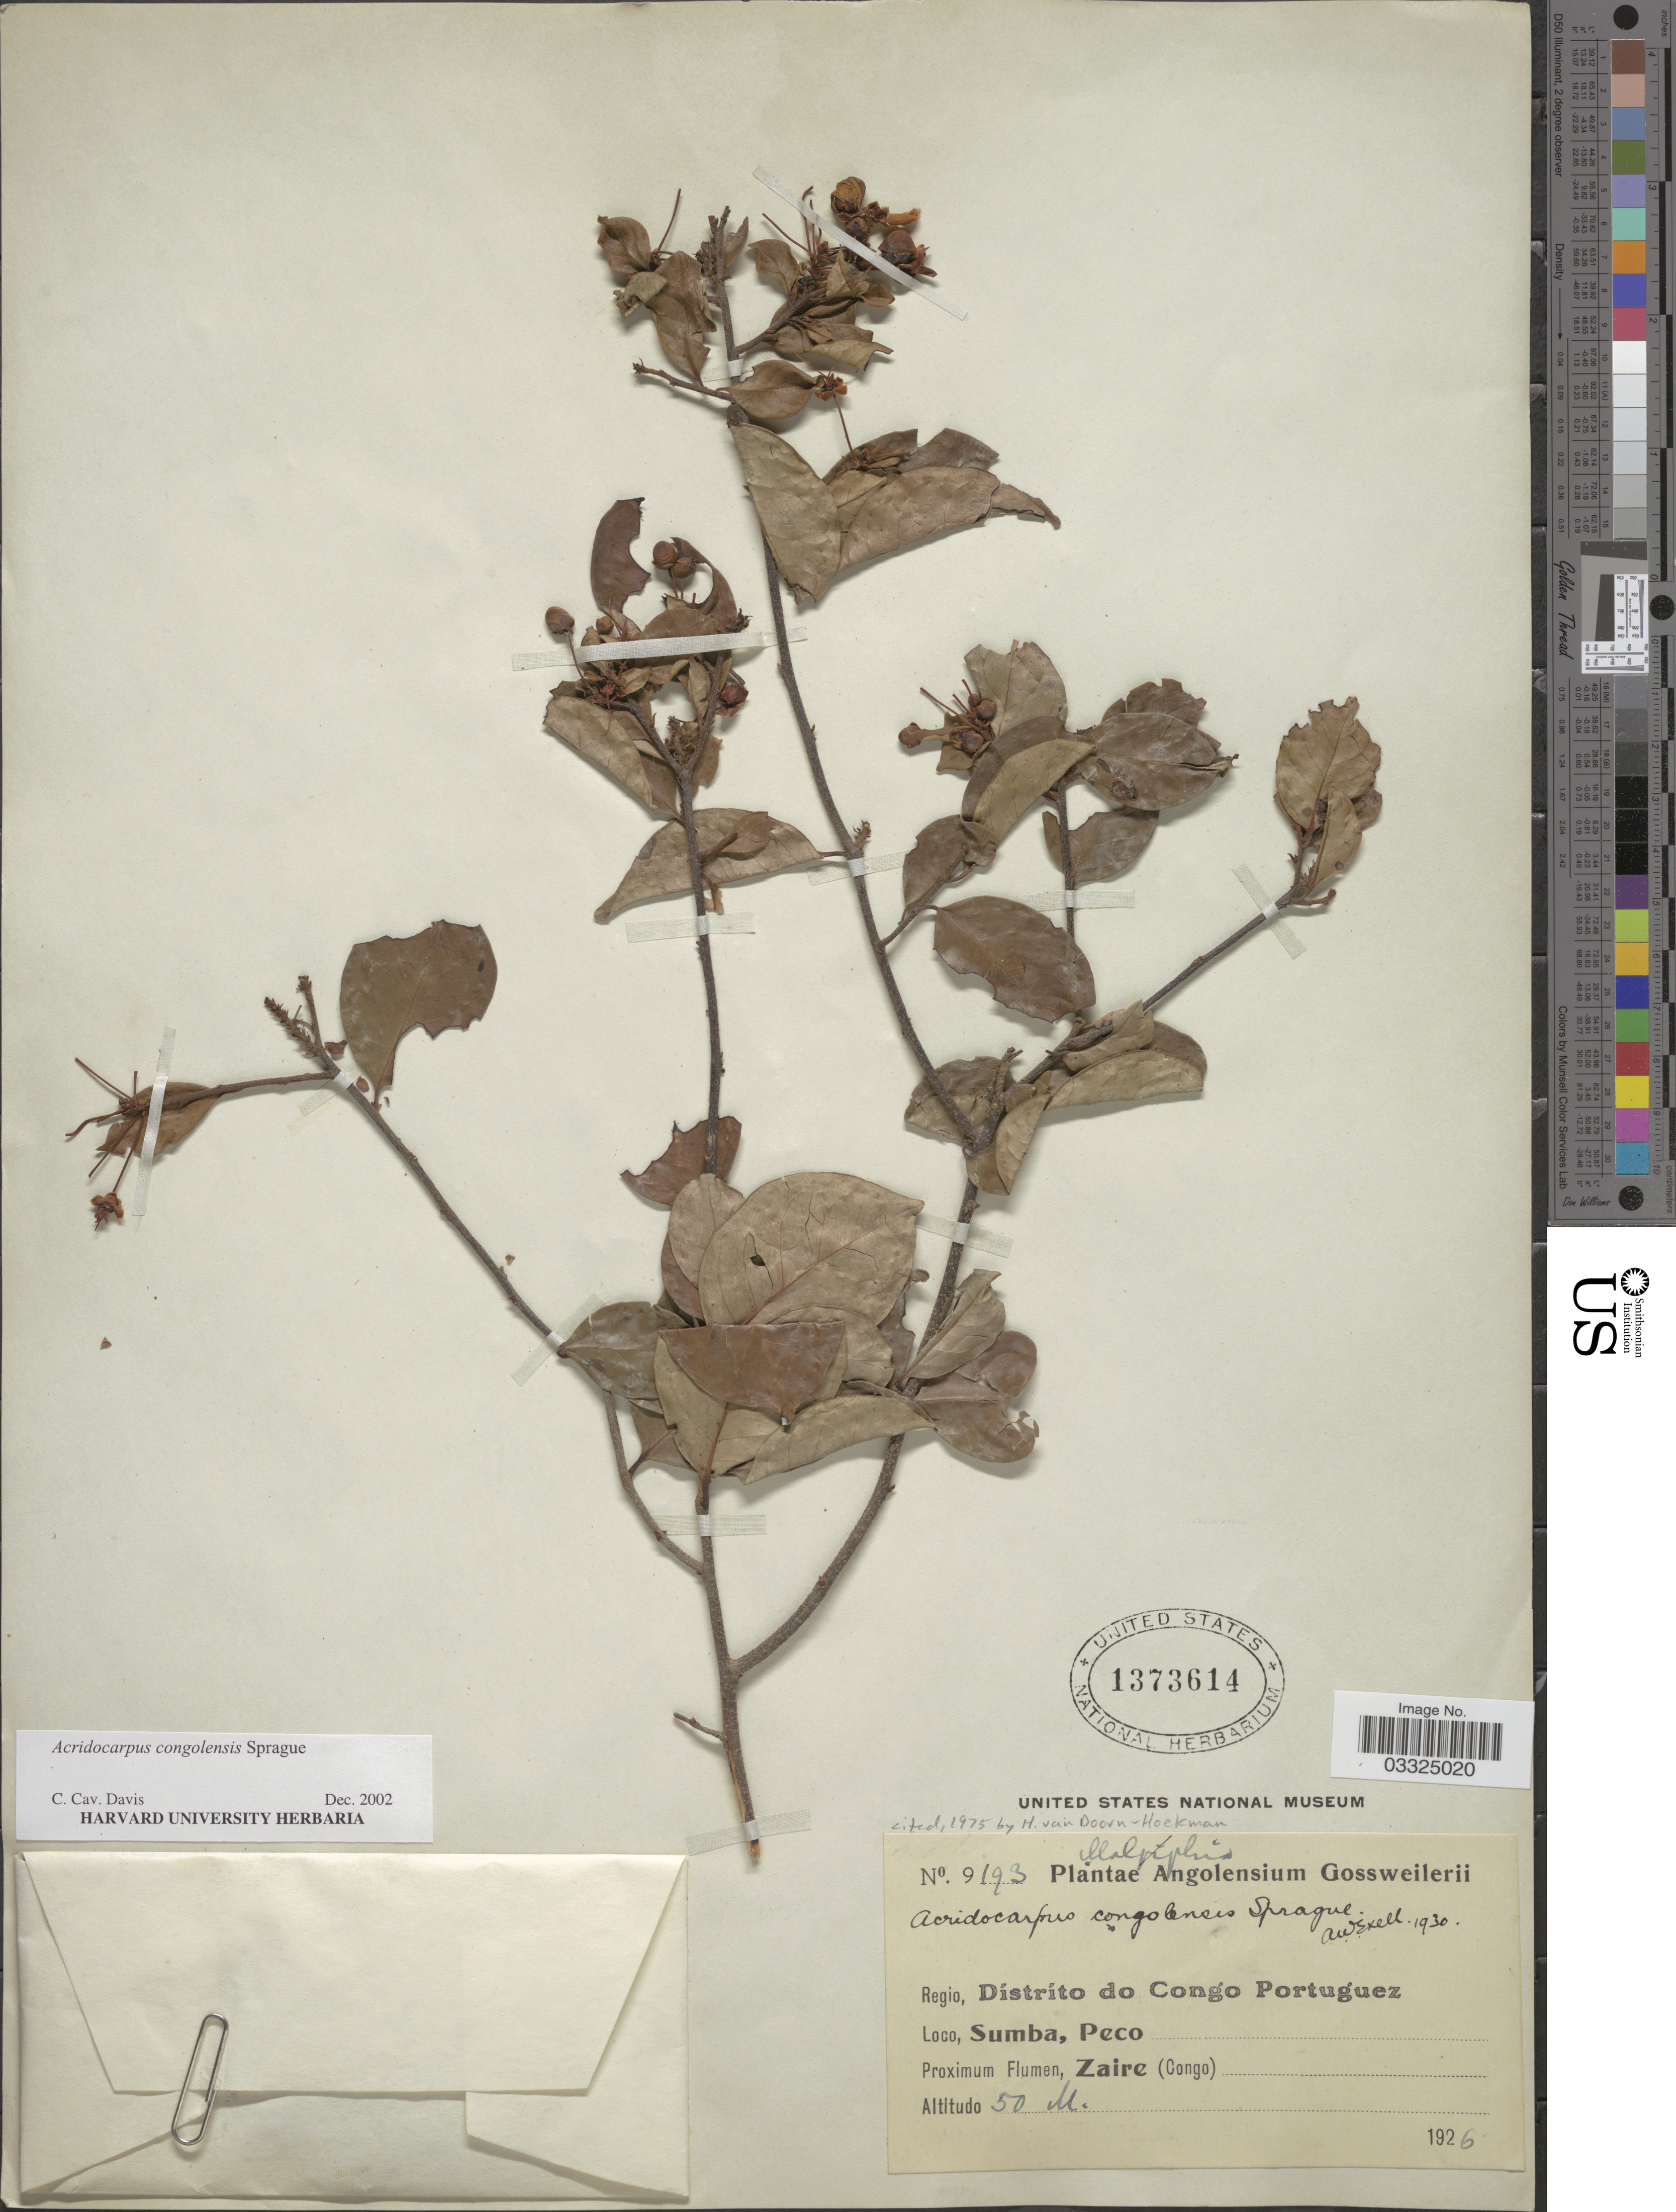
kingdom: Plantae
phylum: Tracheophyta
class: Magnoliopsida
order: Malpighiales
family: Malpighiaceae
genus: Acridocarpus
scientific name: Acridocarpus congolensis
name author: Sprague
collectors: -. Gossweiler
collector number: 9193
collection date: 1926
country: Angola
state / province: Zaire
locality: Regio, Dístríto do Congo Portuguez. Sumba, Peco. Proximum Flumen, Zaire (Congo).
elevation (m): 50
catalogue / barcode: US 1373614